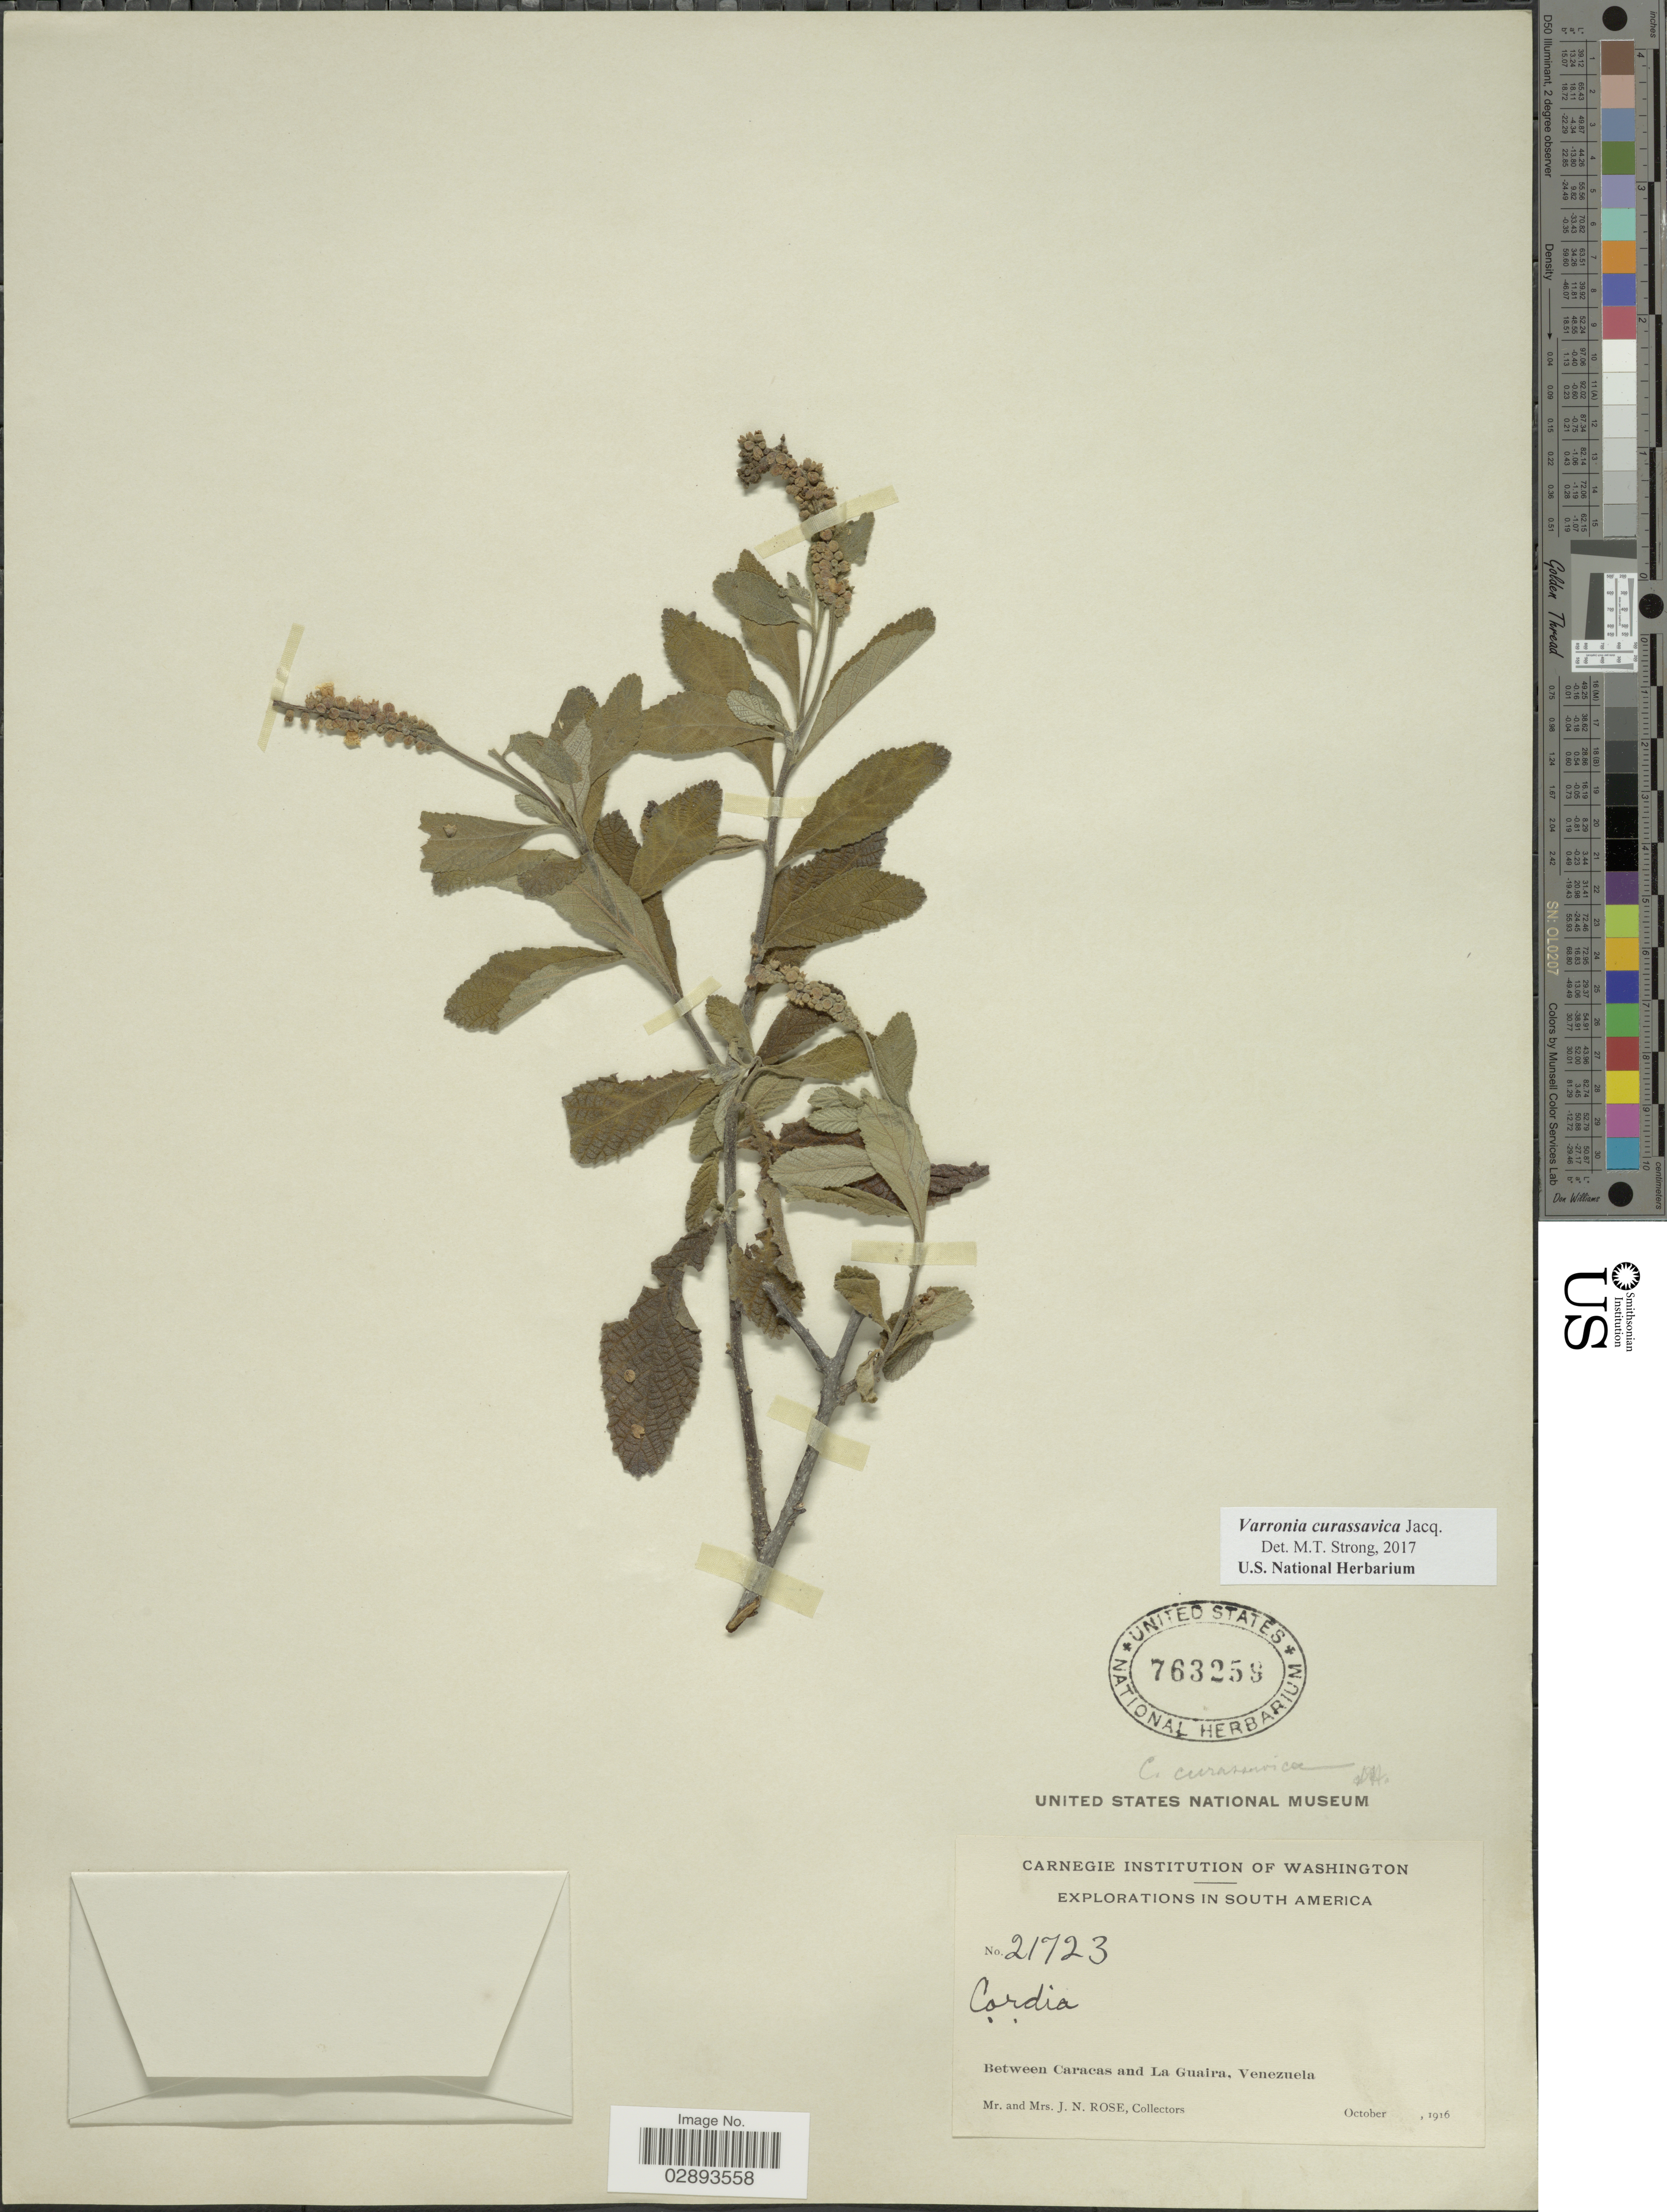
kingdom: Plantae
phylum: Tracheophyta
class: Magnoliopsida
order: Boraginales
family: Cordiaceae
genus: Varronia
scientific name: Varronia curassavica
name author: Jacq.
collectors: J. N. Rose & L. B. Rose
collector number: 21723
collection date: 1916-10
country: Venezuela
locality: Between Caracas and La Guaira, Venezuela.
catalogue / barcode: US 763259